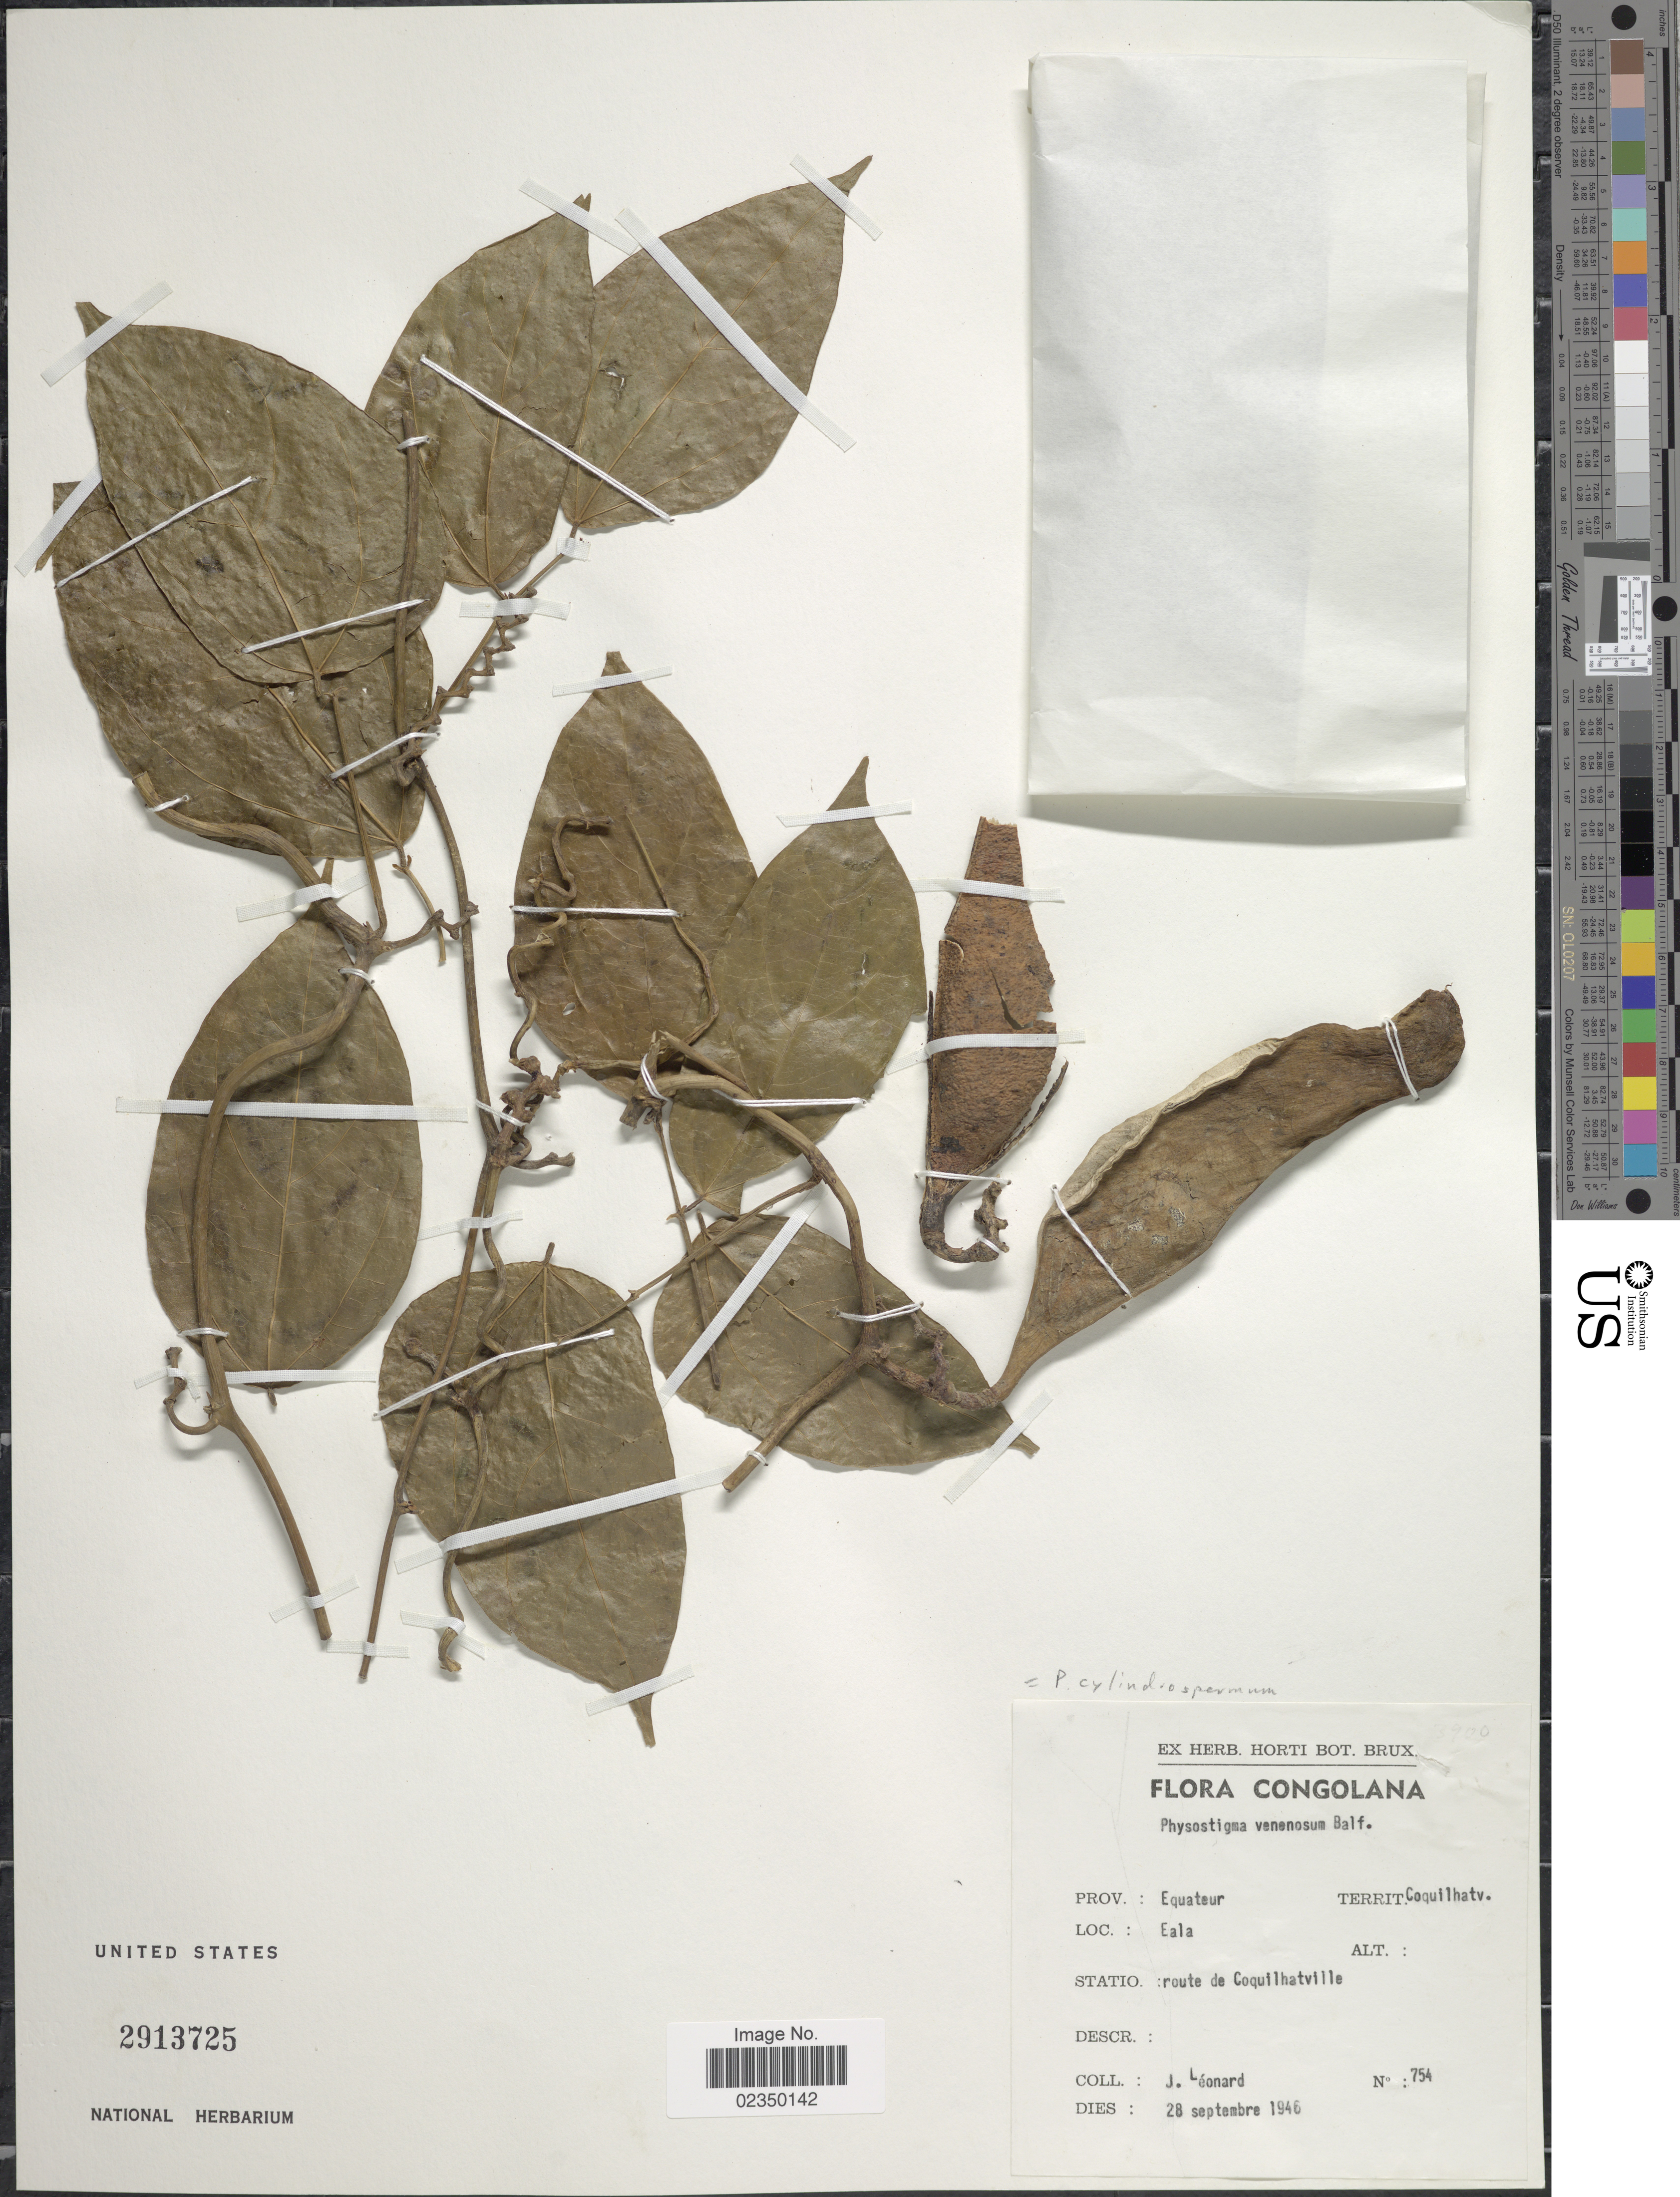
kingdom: Plantae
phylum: Tracheophyta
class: Magnoliopsida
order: Fabales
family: Fabaceae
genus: Physostigma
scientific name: Physostigma cylindrospermum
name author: E.M. Holmes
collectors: J. Leonard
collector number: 754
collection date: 1946-09-28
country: Congo, Democratic Republic of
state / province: Equateur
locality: Congolana, Coquilhatv., Eala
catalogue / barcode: US 2913725